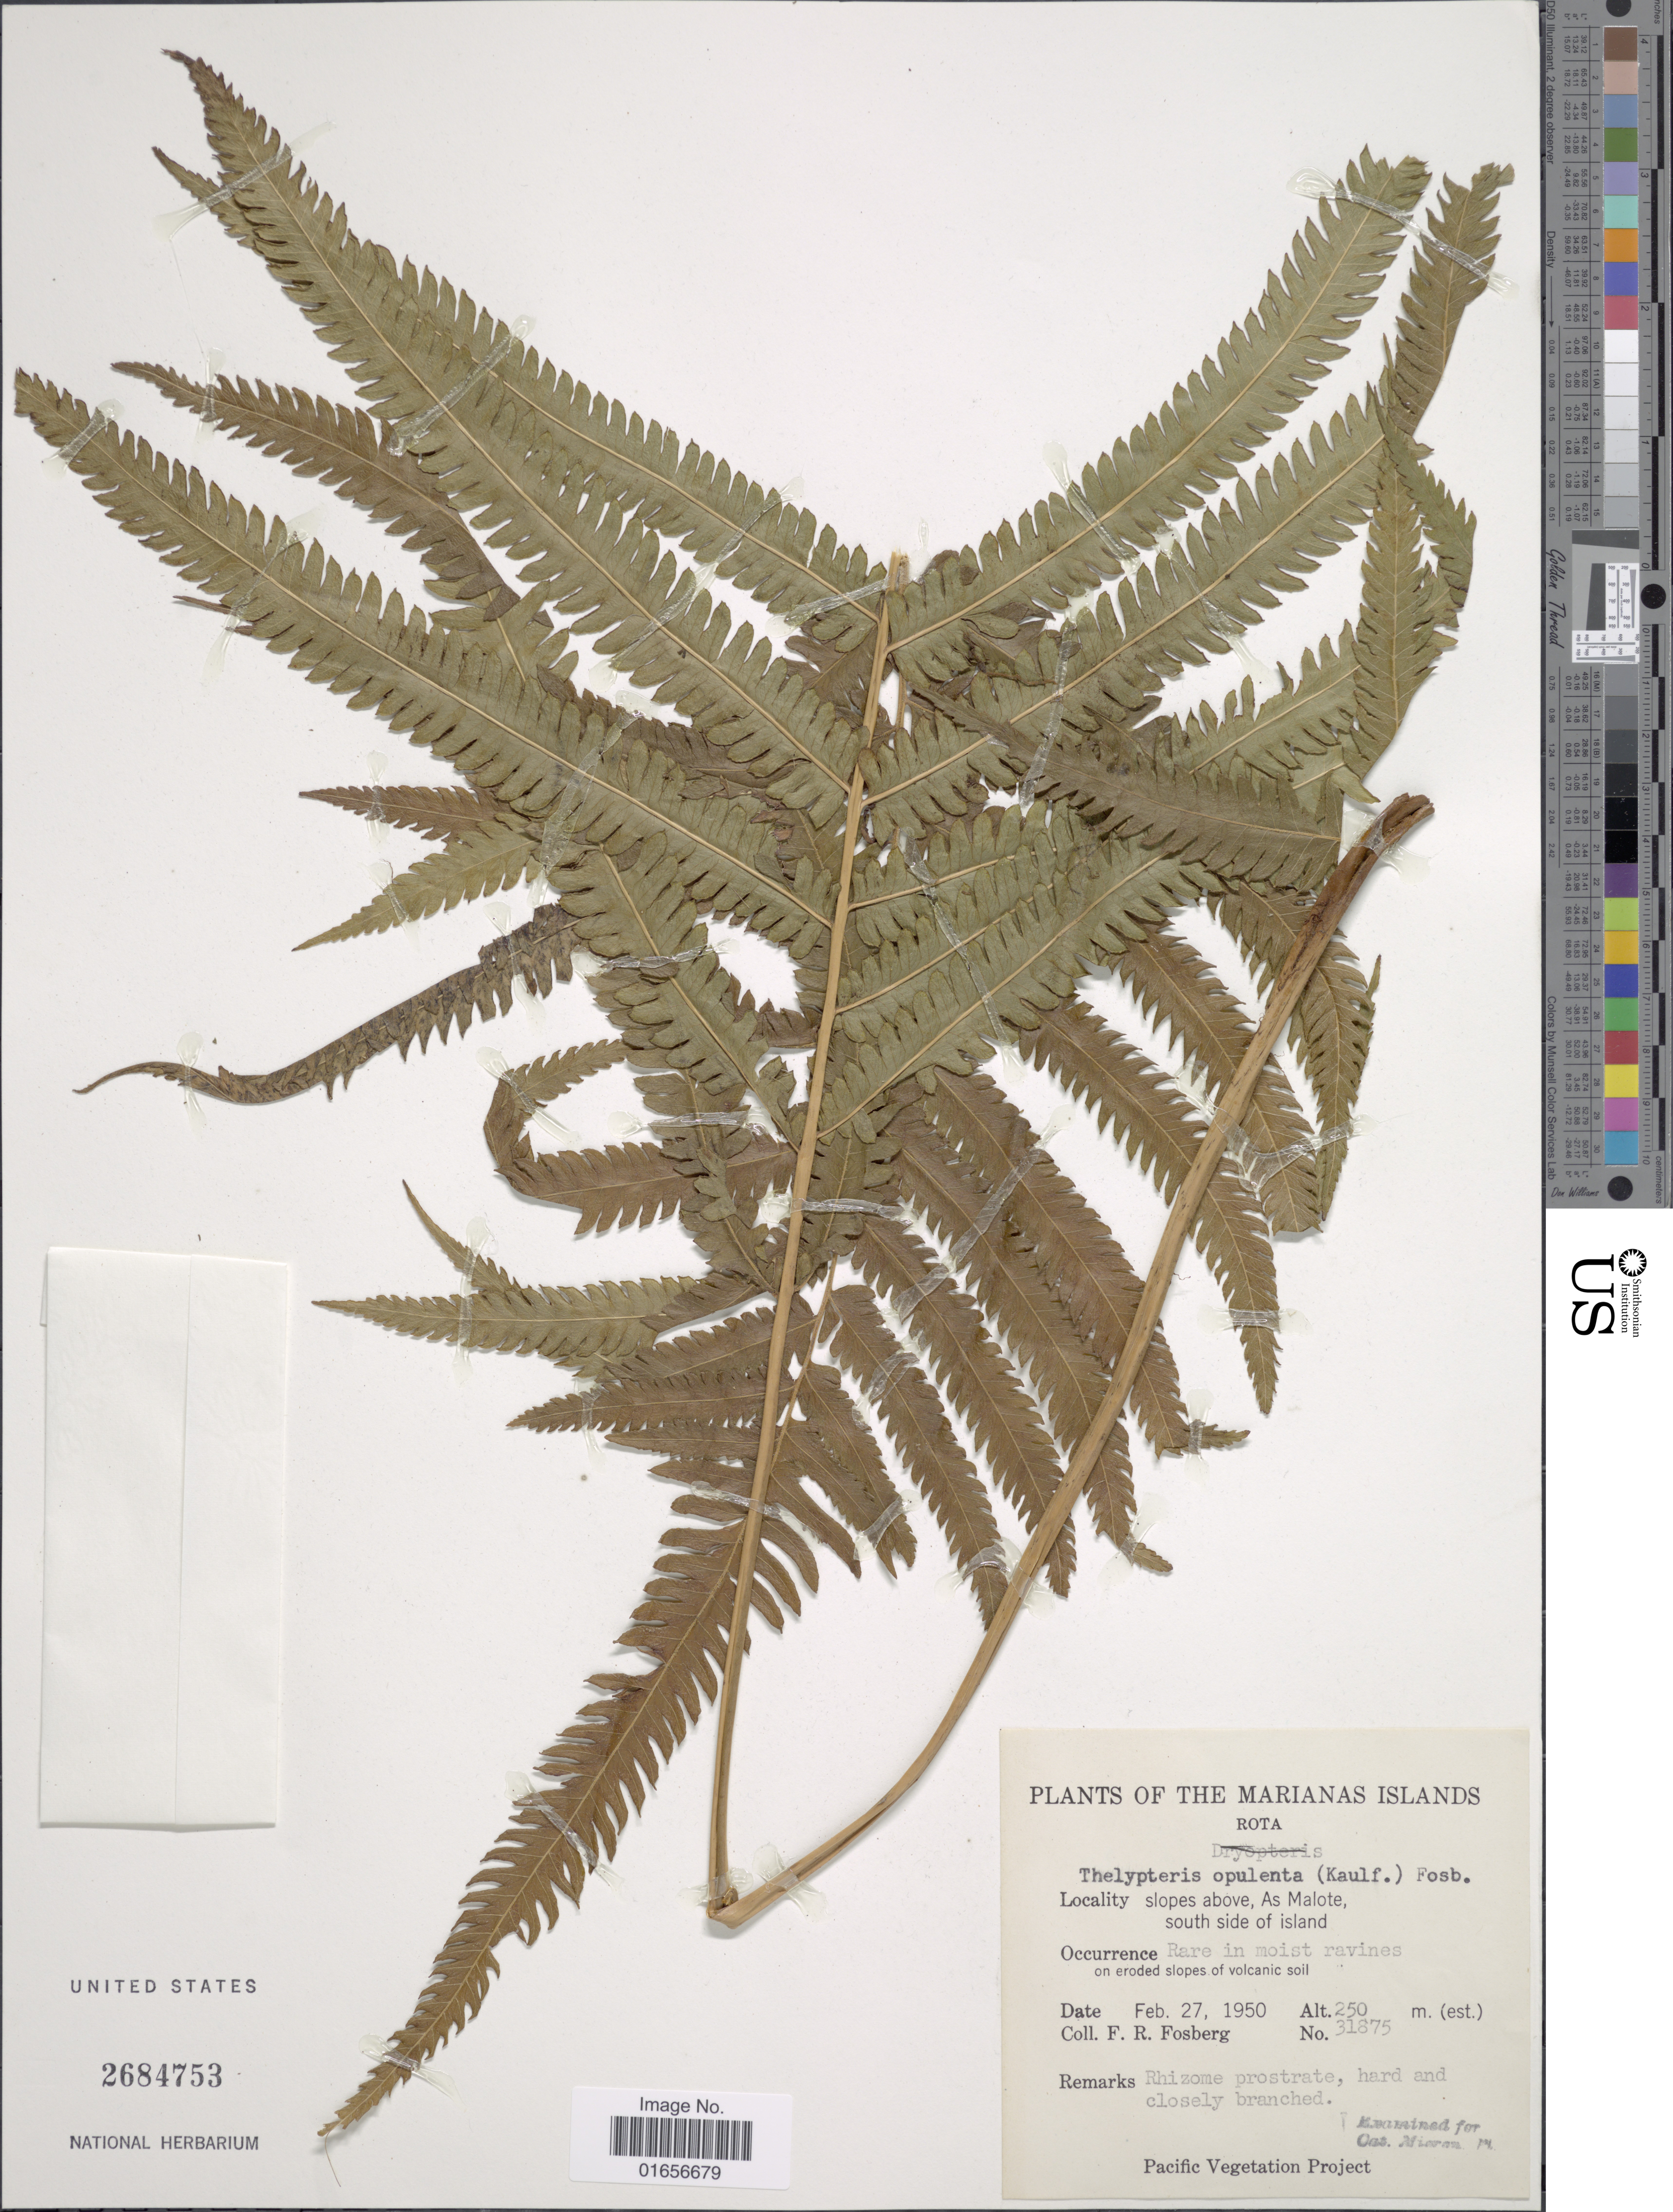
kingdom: Plantae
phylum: Tracheophyta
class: Polypodiopsida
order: Polypodiales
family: Thelypteridaceae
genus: Amphineuron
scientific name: Amphineuron opulentum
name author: (Kaulf.) Holttum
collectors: F. R. Fosberg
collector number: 31875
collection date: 1950-02-27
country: Northern Mariana Islands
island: Rota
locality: Rota. Slopes above, As Malote, South side of island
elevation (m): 250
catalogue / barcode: US 2684753